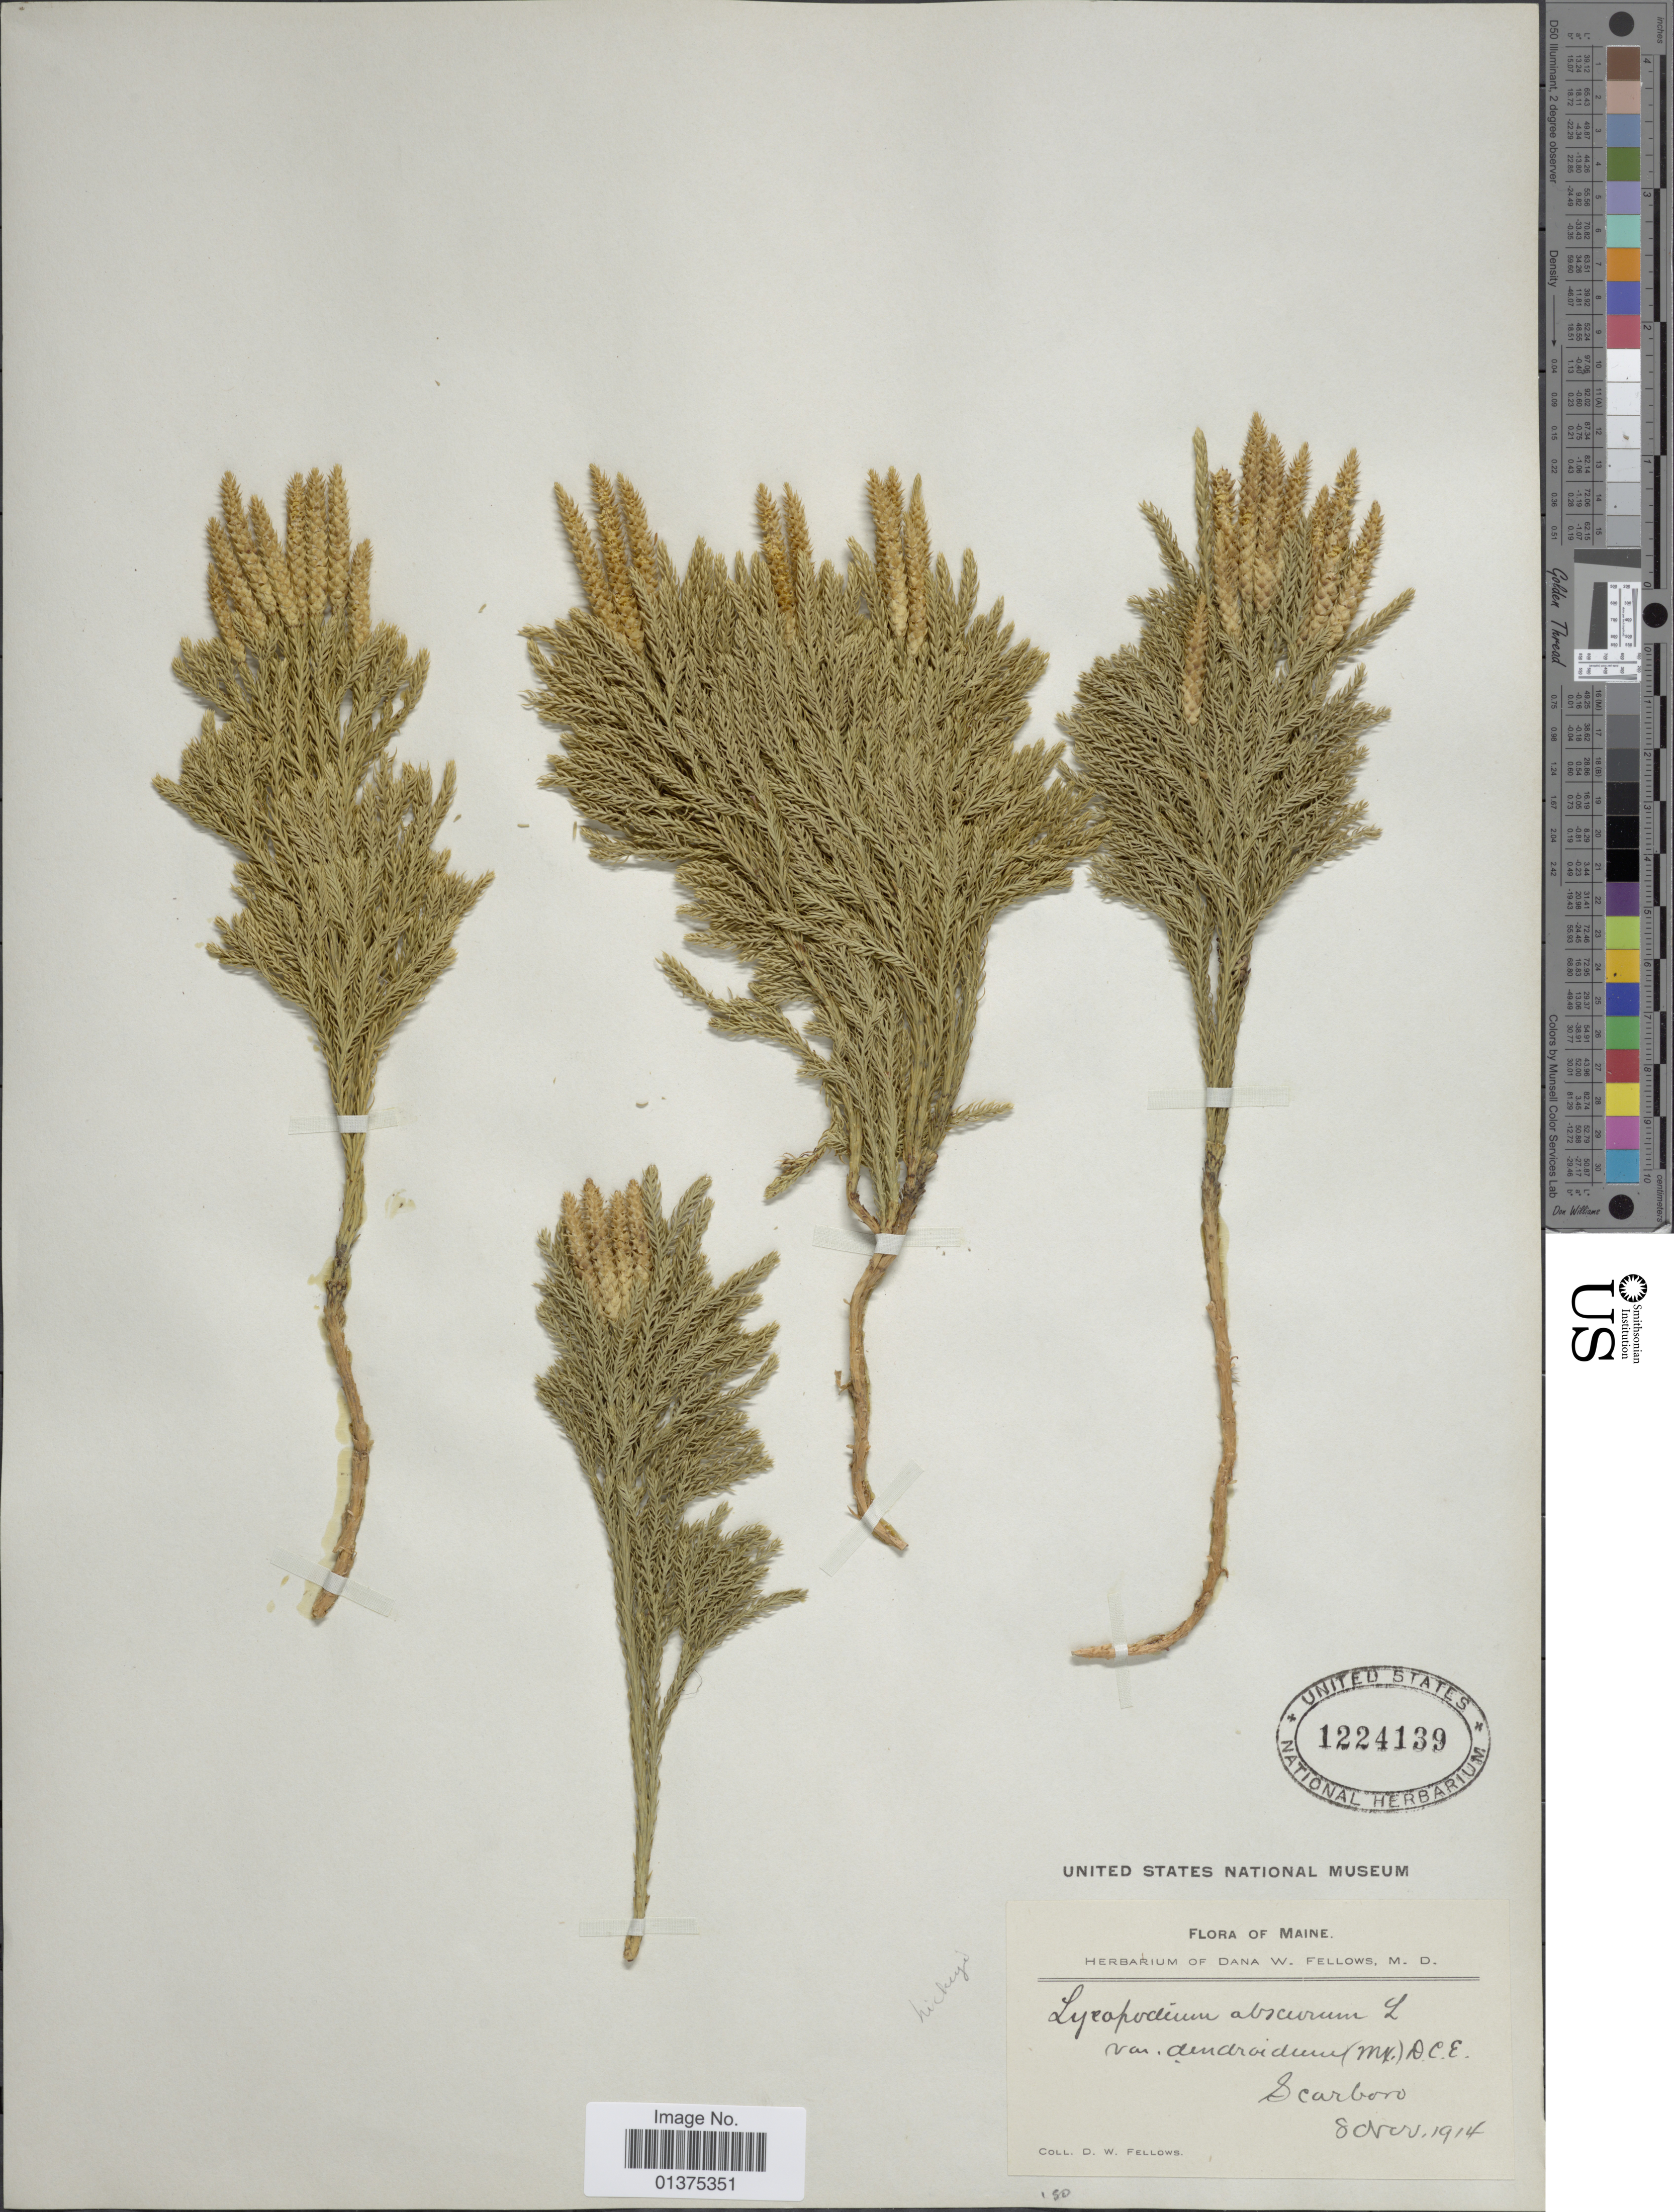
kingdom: Plantae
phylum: Tracheophyta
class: Lycopodiopsida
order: Lycopodiales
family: Lycopodiaceae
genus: Dendrolycopodium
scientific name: Dendrolycopodium hickeyi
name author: (W.H. Wagner et al.) A. Haines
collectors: D. W. Fellows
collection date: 1914-11-08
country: United States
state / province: Maine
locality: Scarborough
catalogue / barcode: US 1224139